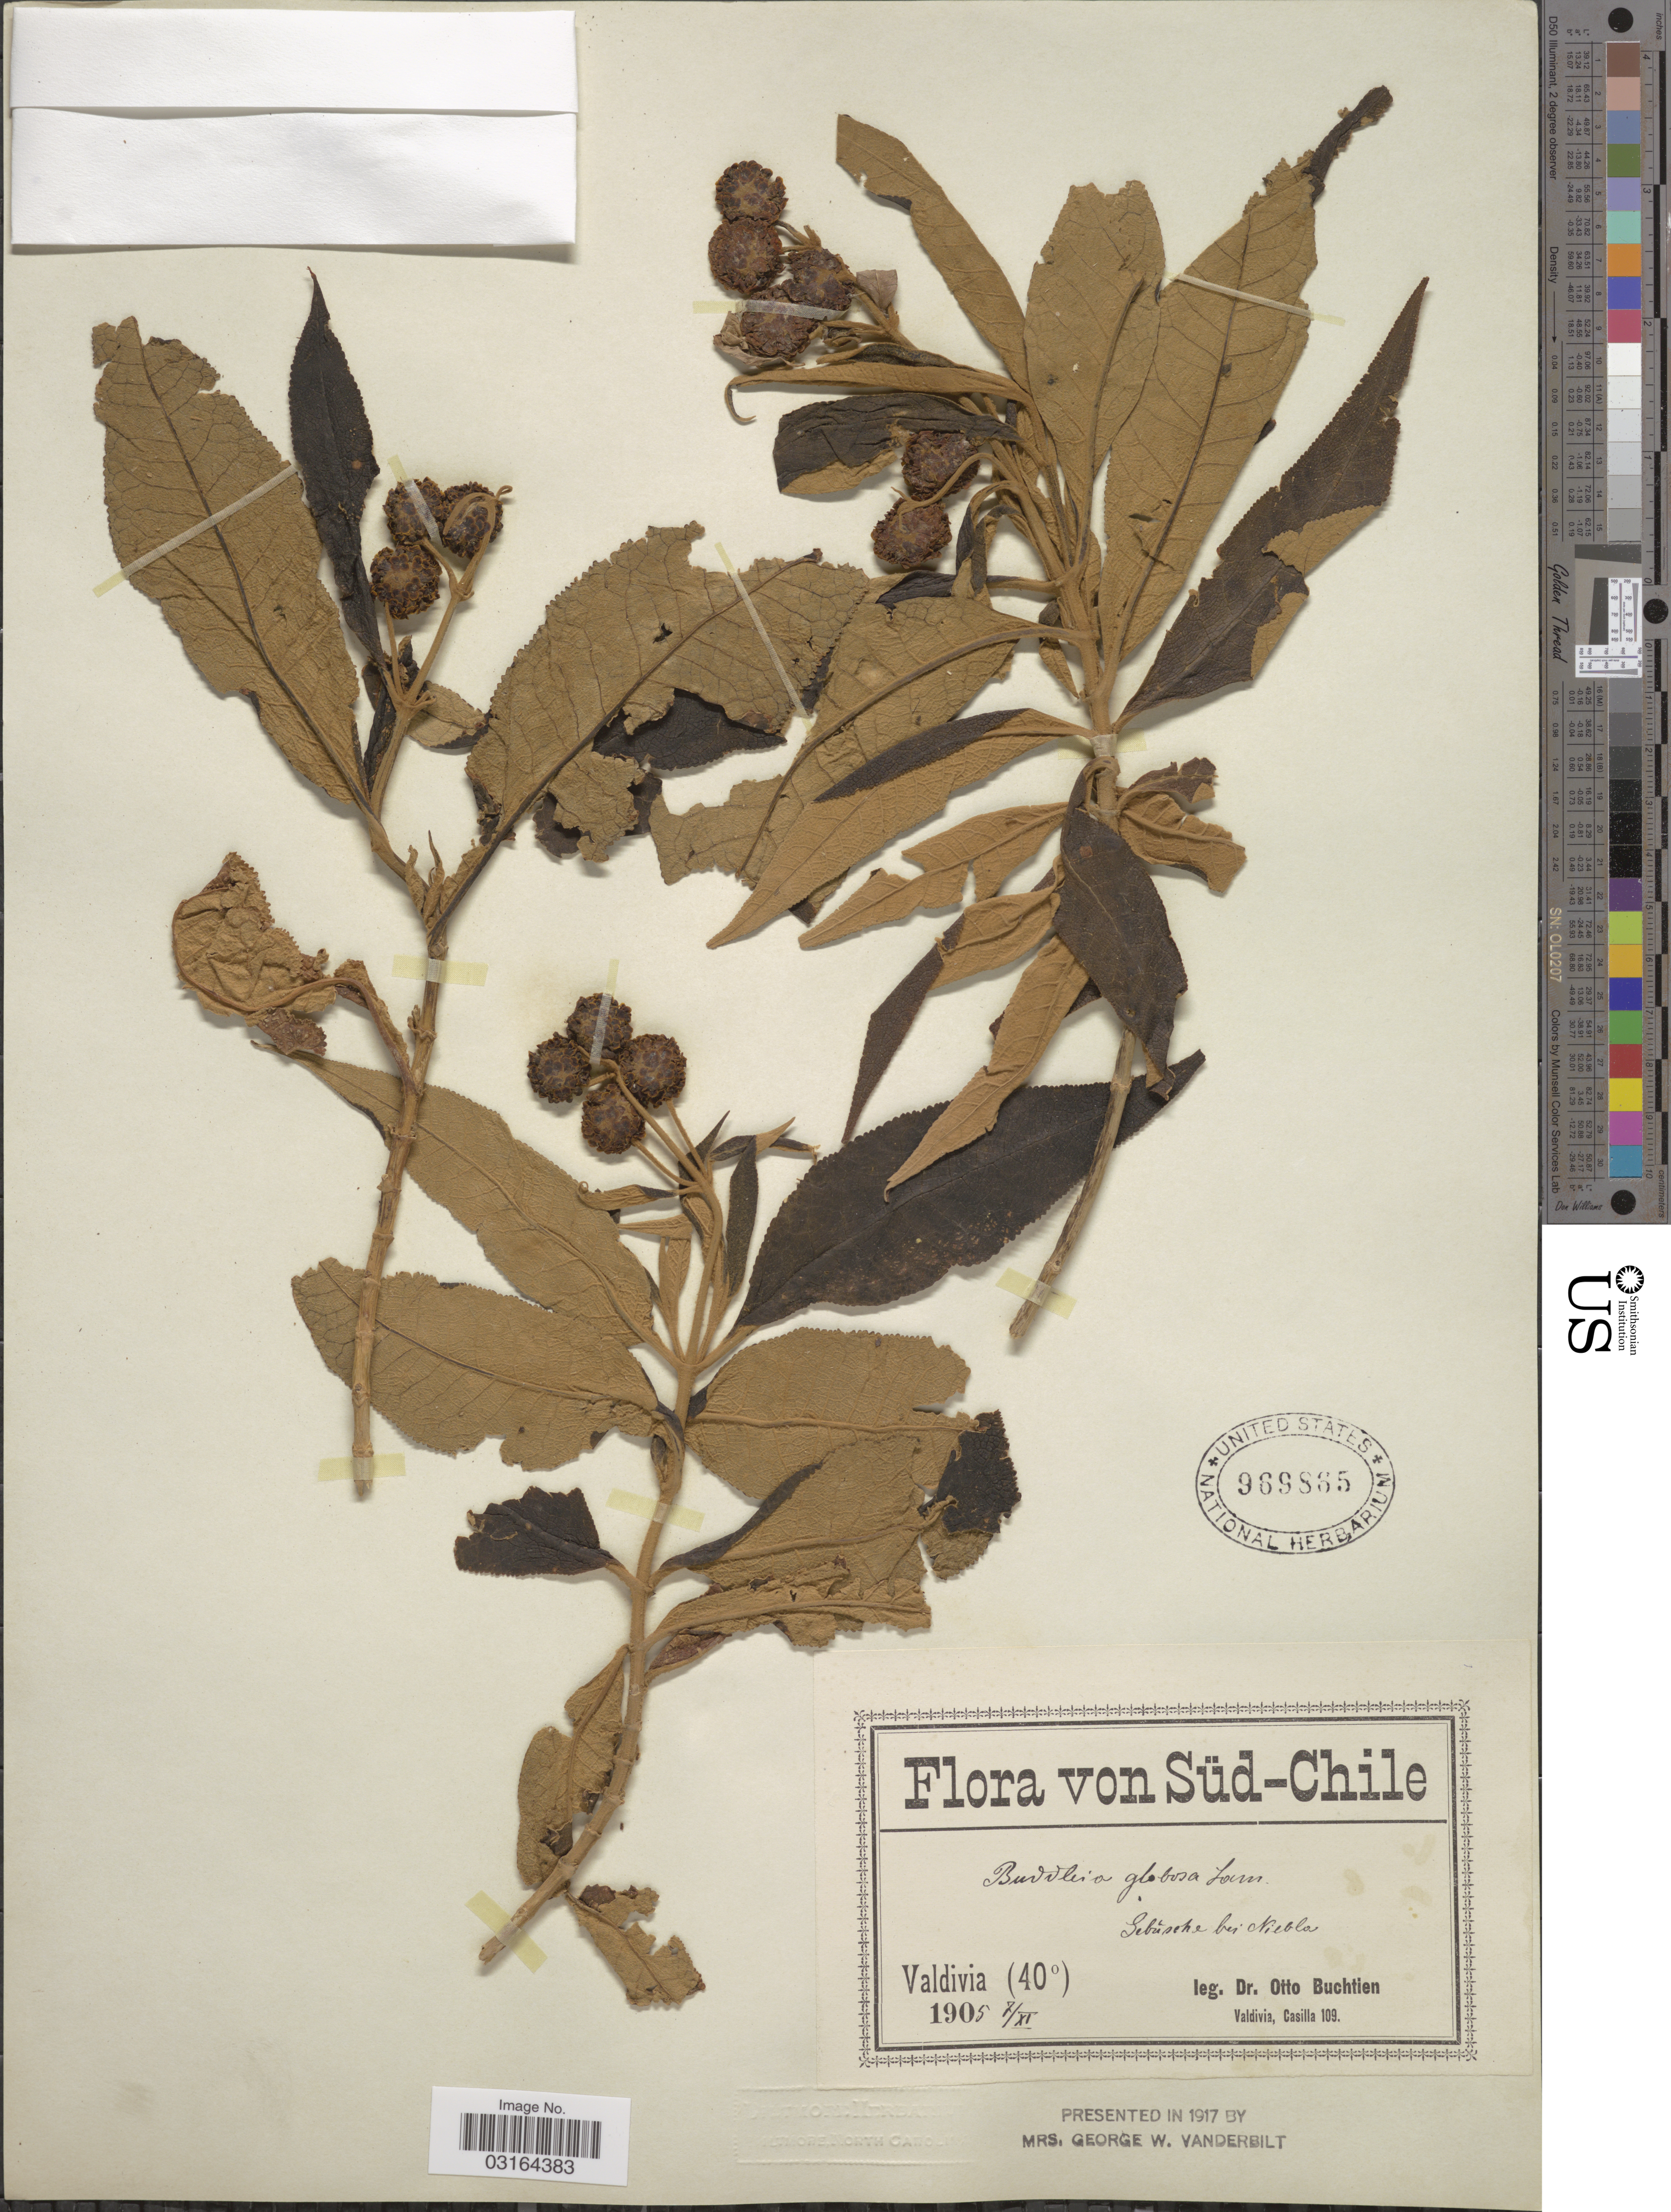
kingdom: Plantae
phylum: Tracheophyta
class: Magnoliopsida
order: Lamiales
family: Scrophulariaceae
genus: Buddleja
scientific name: Buddleja globosa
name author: Hope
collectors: O. Buchtien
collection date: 1905-11-07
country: Chile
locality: Süd-Chile, Gebüsche bei Niebla, Valdivia.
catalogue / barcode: US 969865